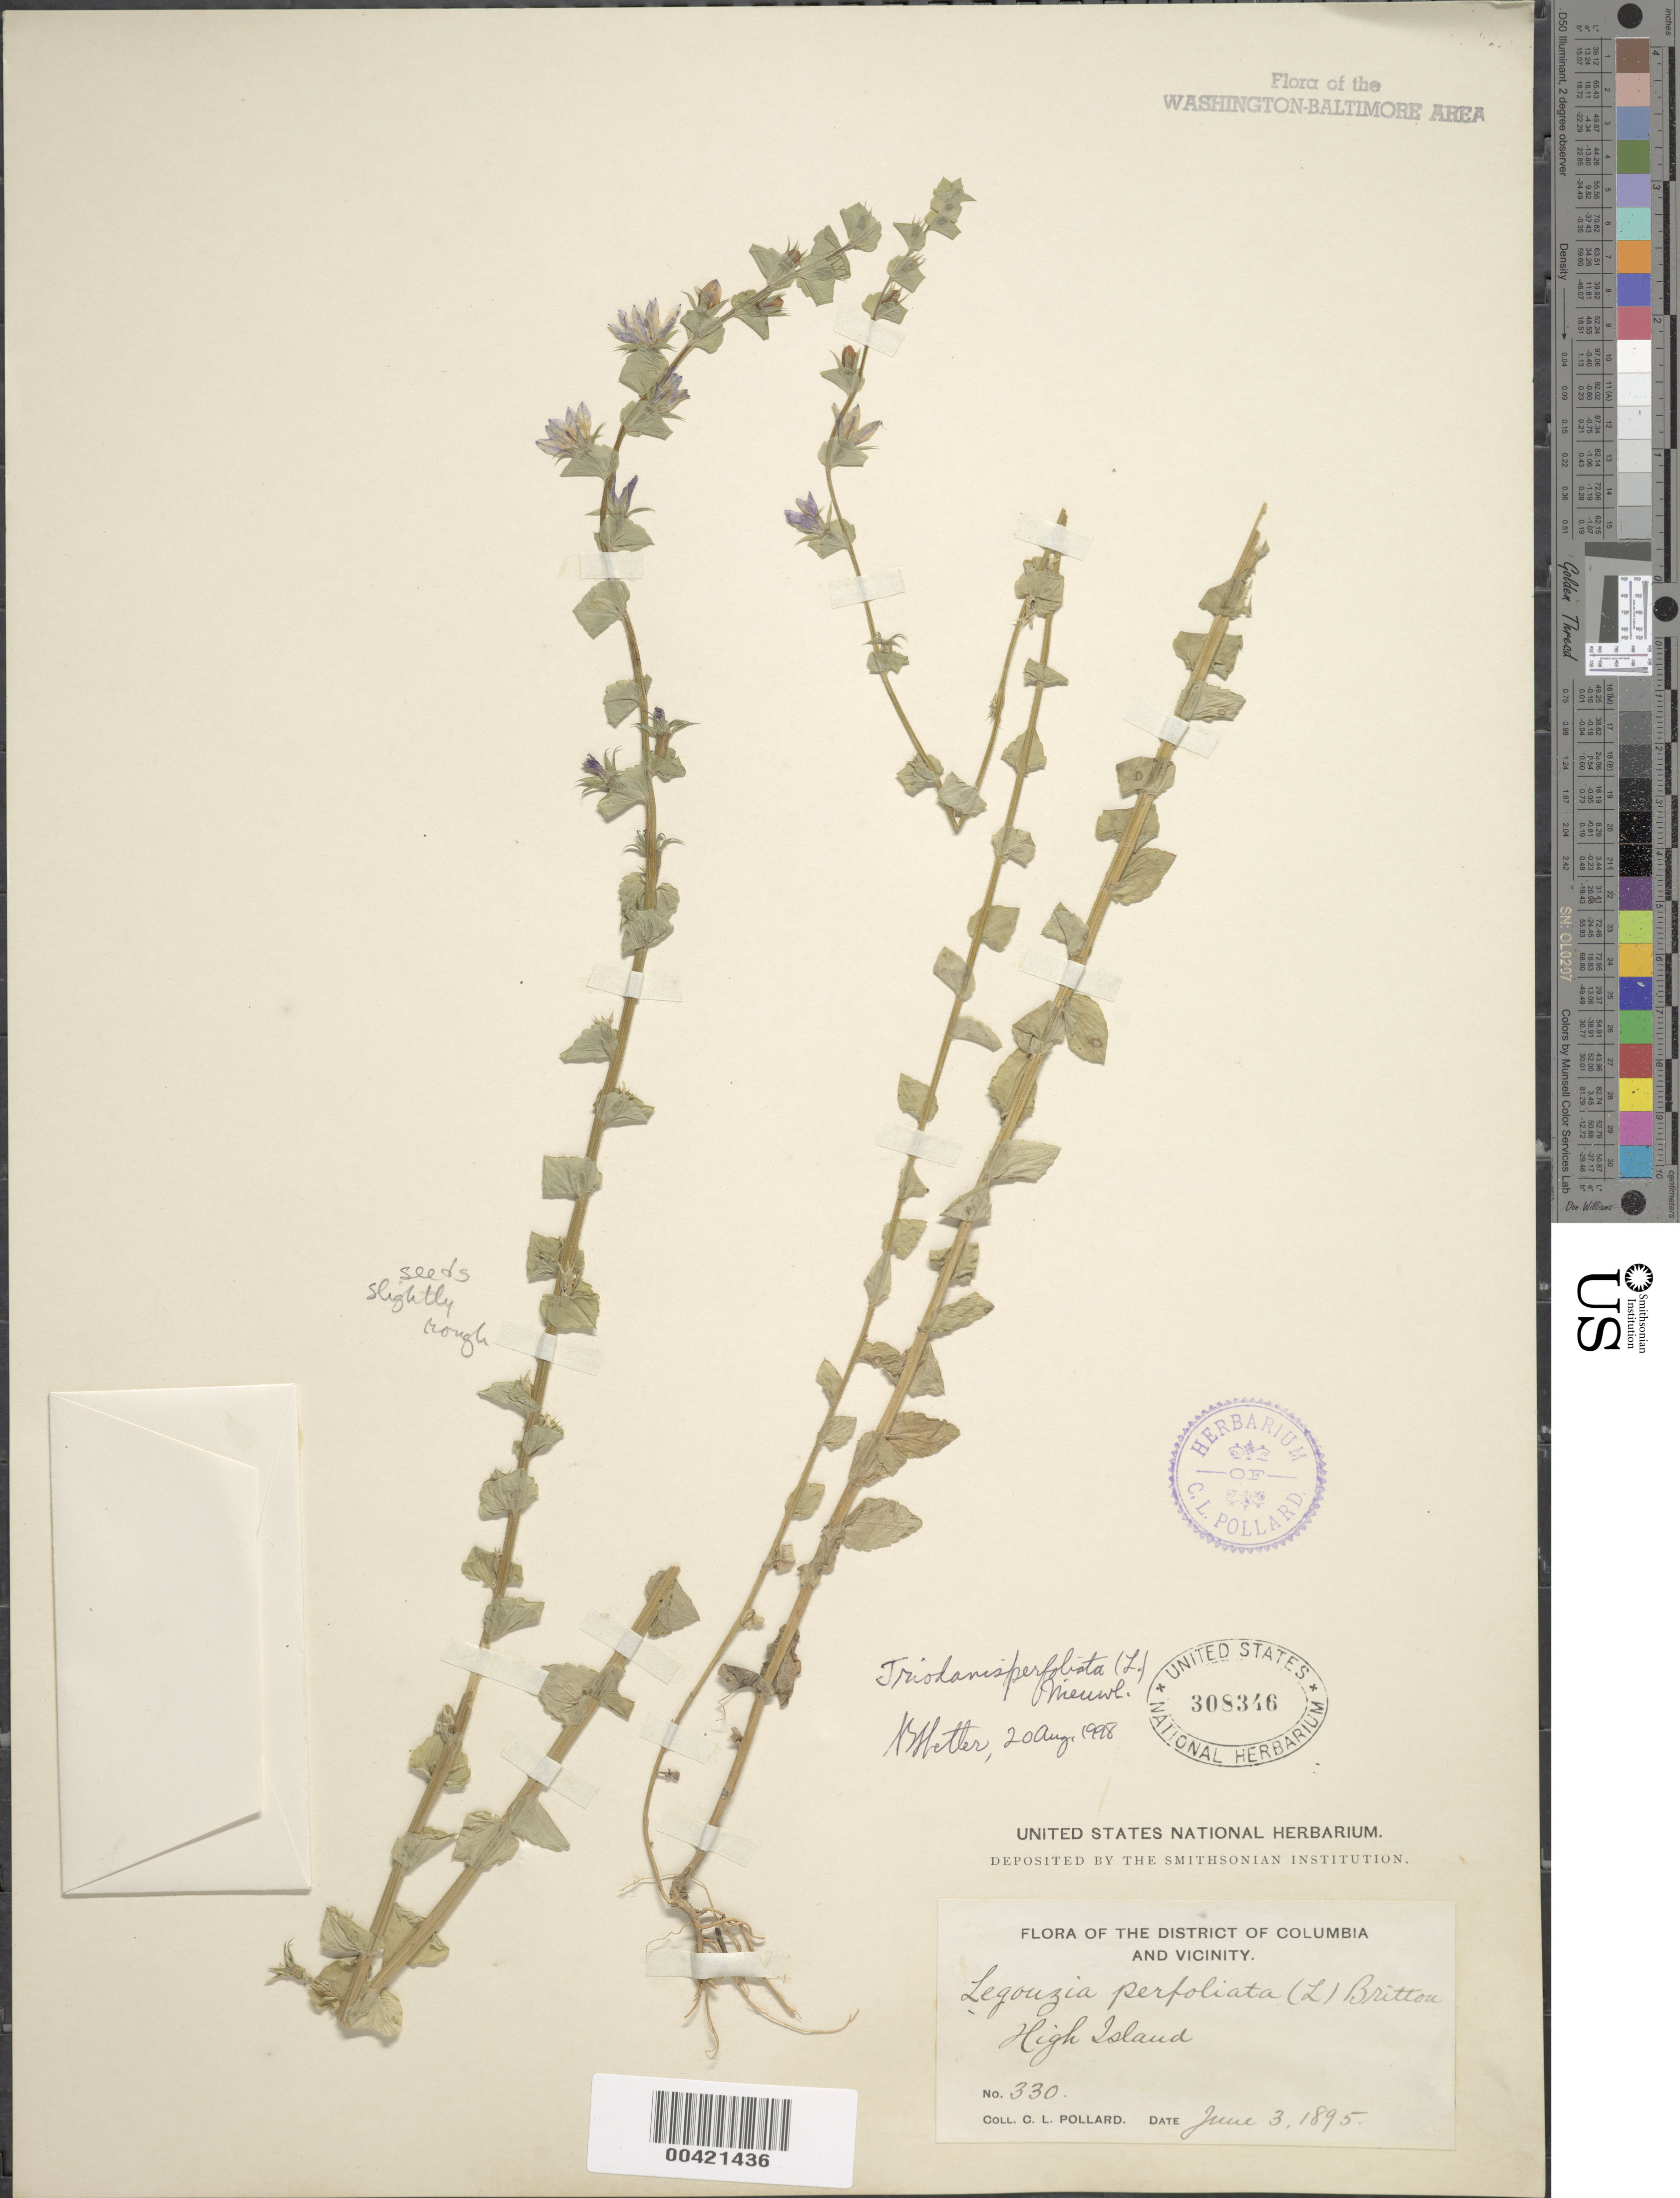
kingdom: Plantae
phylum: Tracheophyta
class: Magnoliopsida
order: Asterales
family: Campanulaceae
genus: Triodanis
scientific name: Triodanis perfoliata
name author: (L.) Nieuwl.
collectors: C. L. Pollard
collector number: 330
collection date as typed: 03 Jun 1895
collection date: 1895-06-03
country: United States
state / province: Maryland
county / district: Montgomery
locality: High Island C. & O. Canal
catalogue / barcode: US 308346